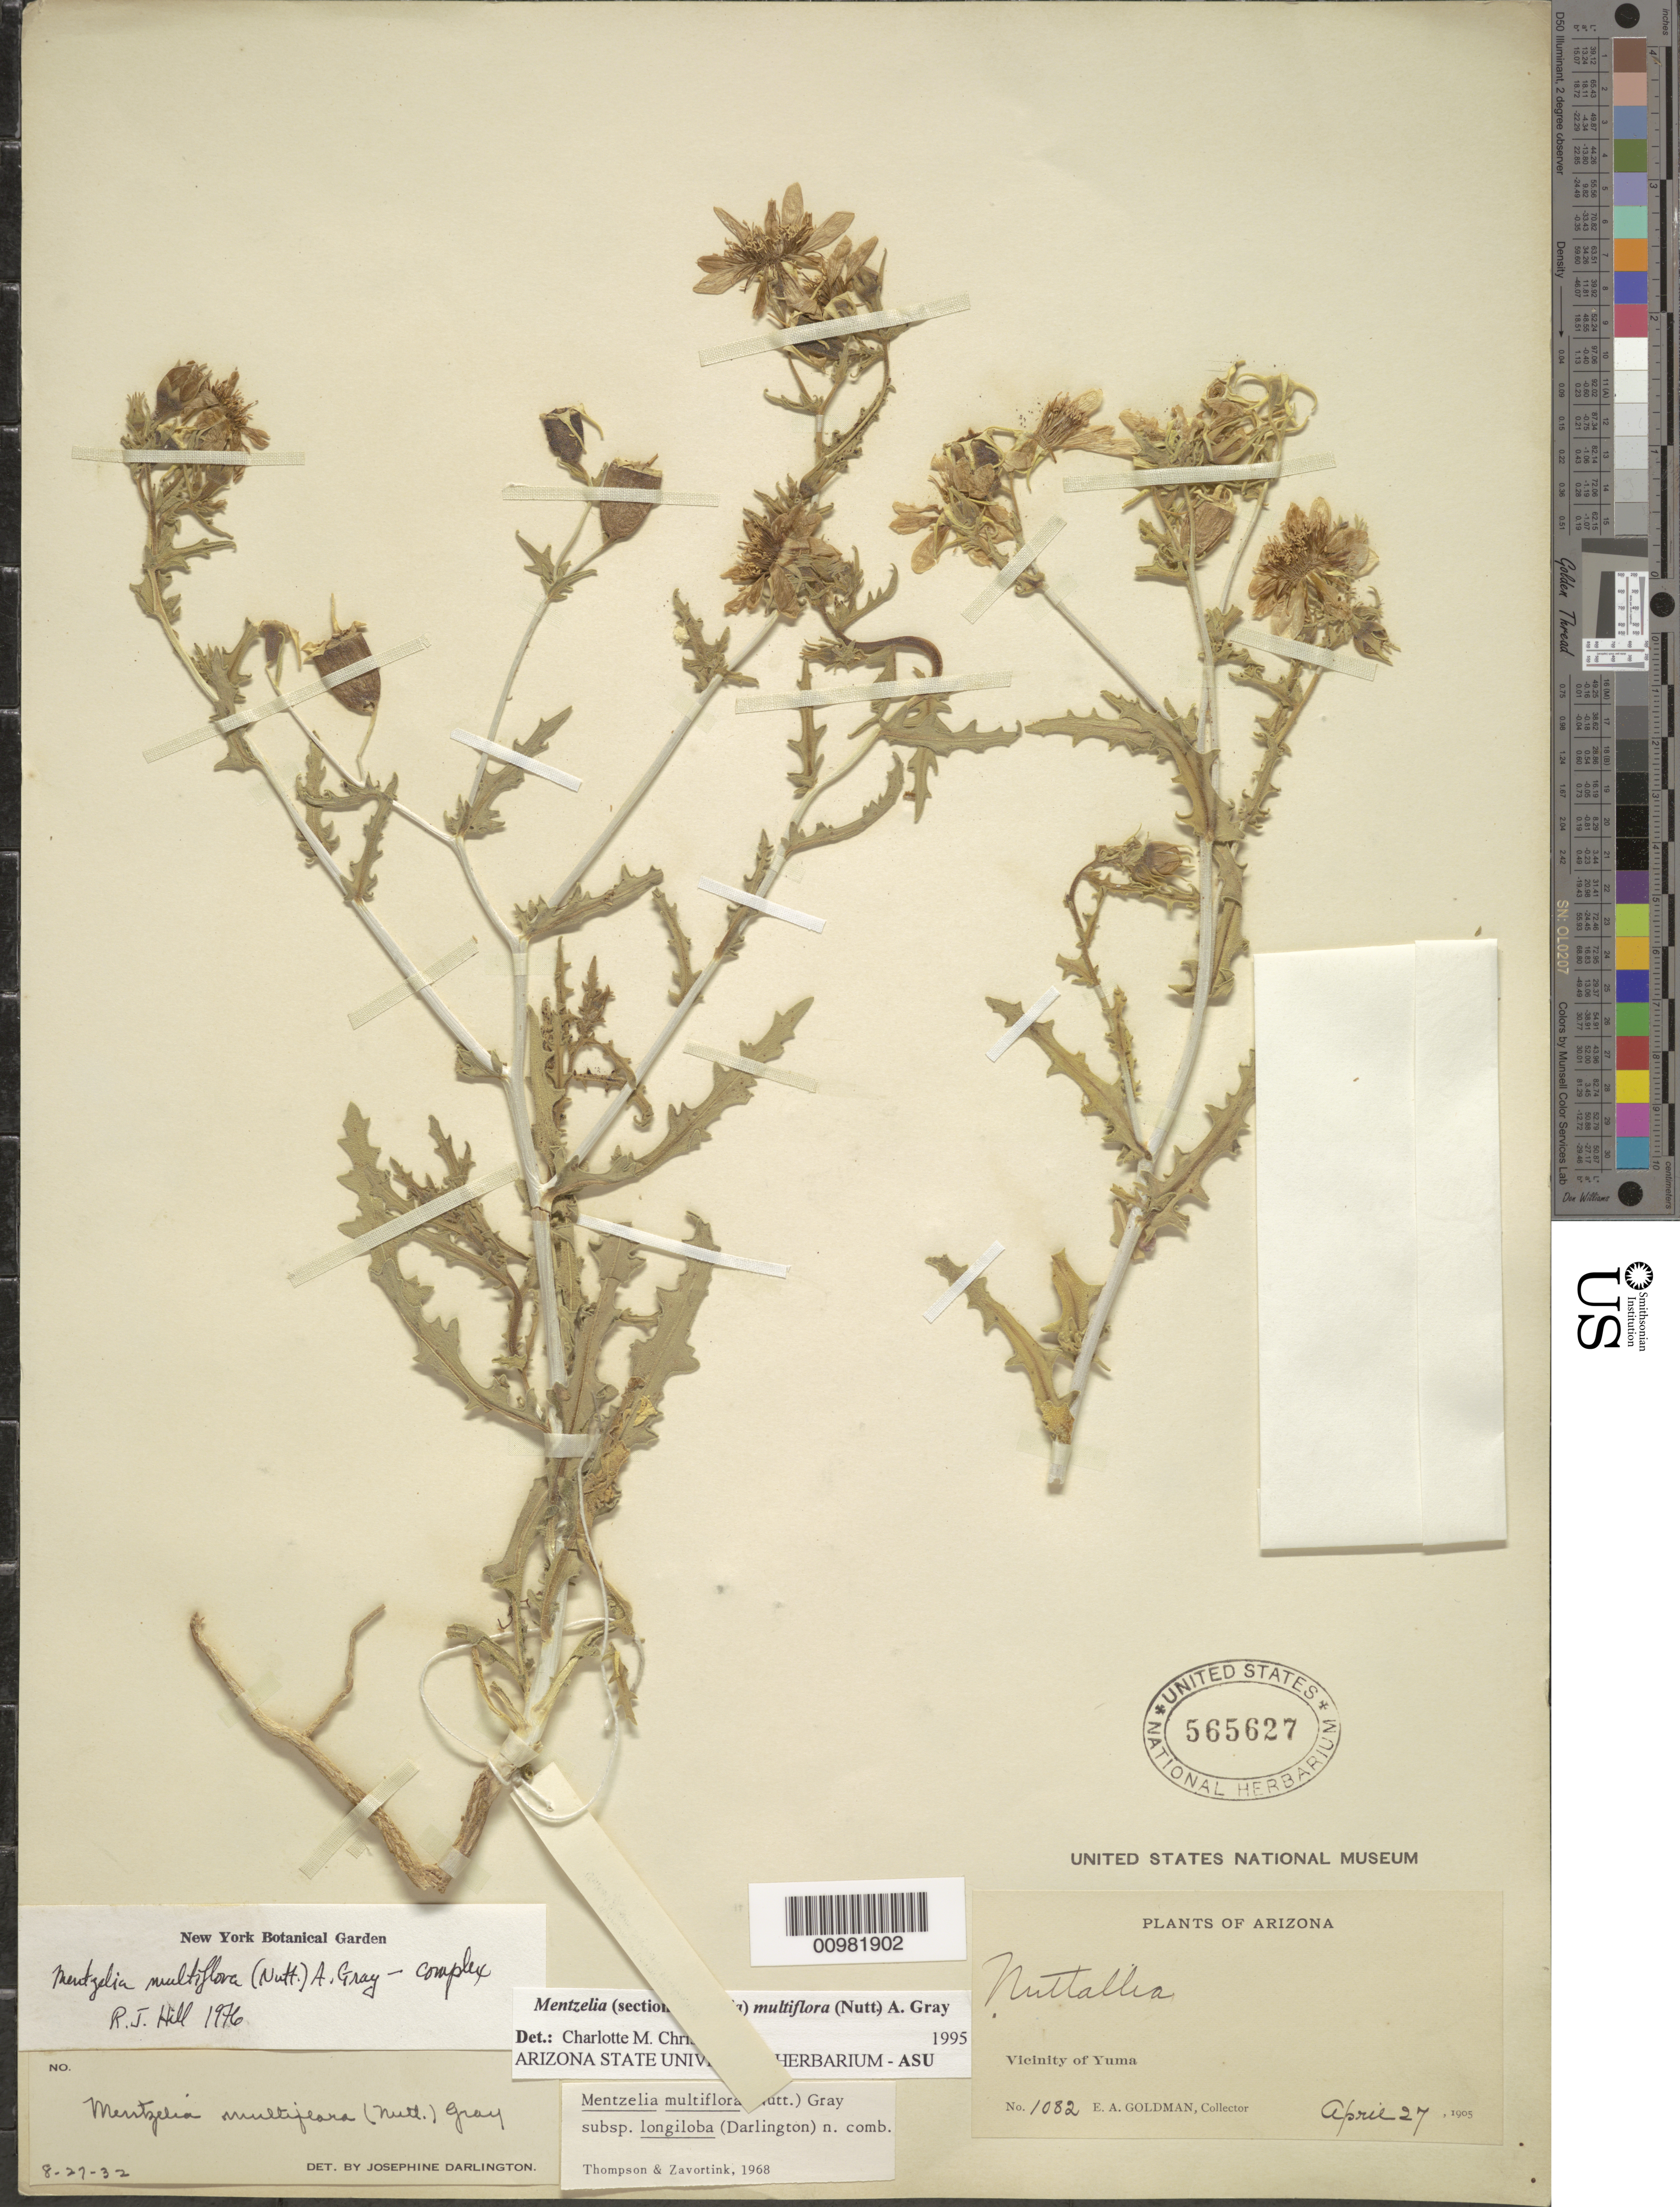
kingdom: Plantae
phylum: Tracheophyta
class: Magnoliopsida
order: Cornales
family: Loasaceae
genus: Mentzelia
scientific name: Mentzelia multiflora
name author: (Nutt.) A. Gray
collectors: E. A. Goldman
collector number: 1082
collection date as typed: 27 Apr 1905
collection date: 1905-04-27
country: United States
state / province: Arizona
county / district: Yuma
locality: Vicinity of Yuma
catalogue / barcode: US 565627